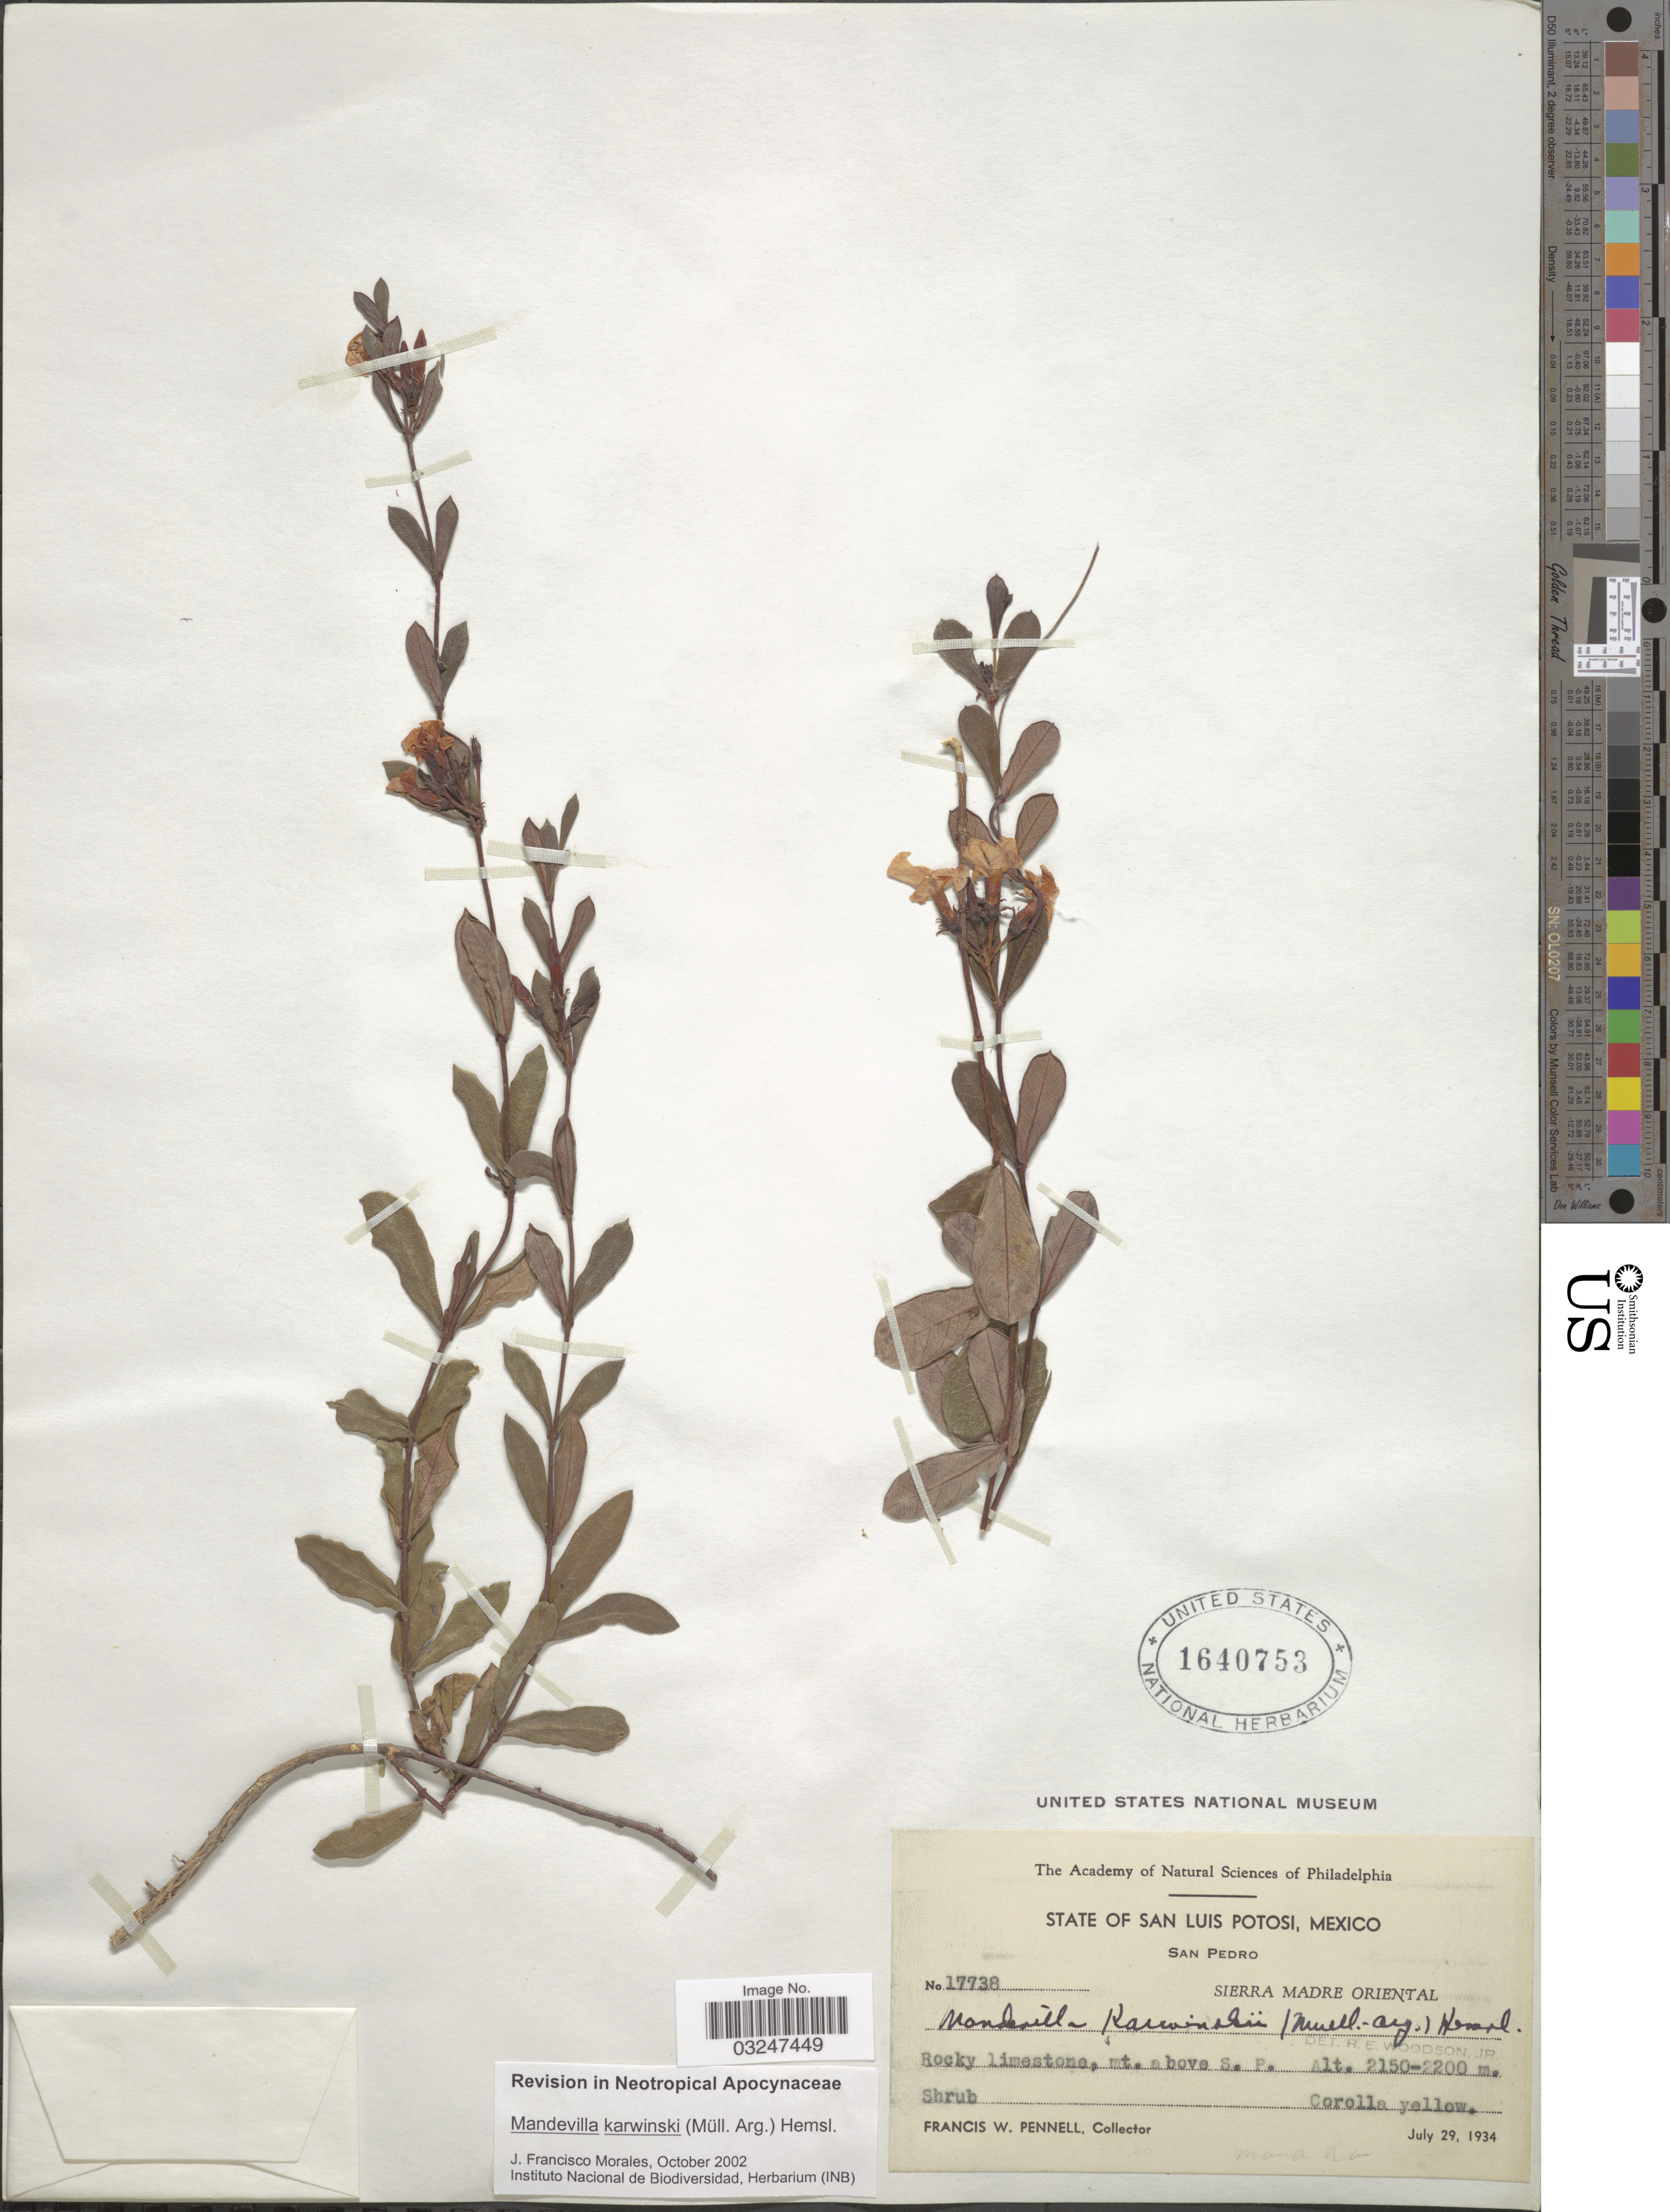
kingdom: Plantae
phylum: Tracheophyta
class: Magnoliopsida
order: Gentianales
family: Apocynaceae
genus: Mandevilla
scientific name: Mandevilla karwinski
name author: (Müll. Arg.) Hemsl.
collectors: F. W. Pennell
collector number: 17738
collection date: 1934-07-29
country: Mexico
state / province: San Luis Potosí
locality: San Pedro, Sierra Madre Oriental, mt. above S.P.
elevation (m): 2150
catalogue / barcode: US 1640753